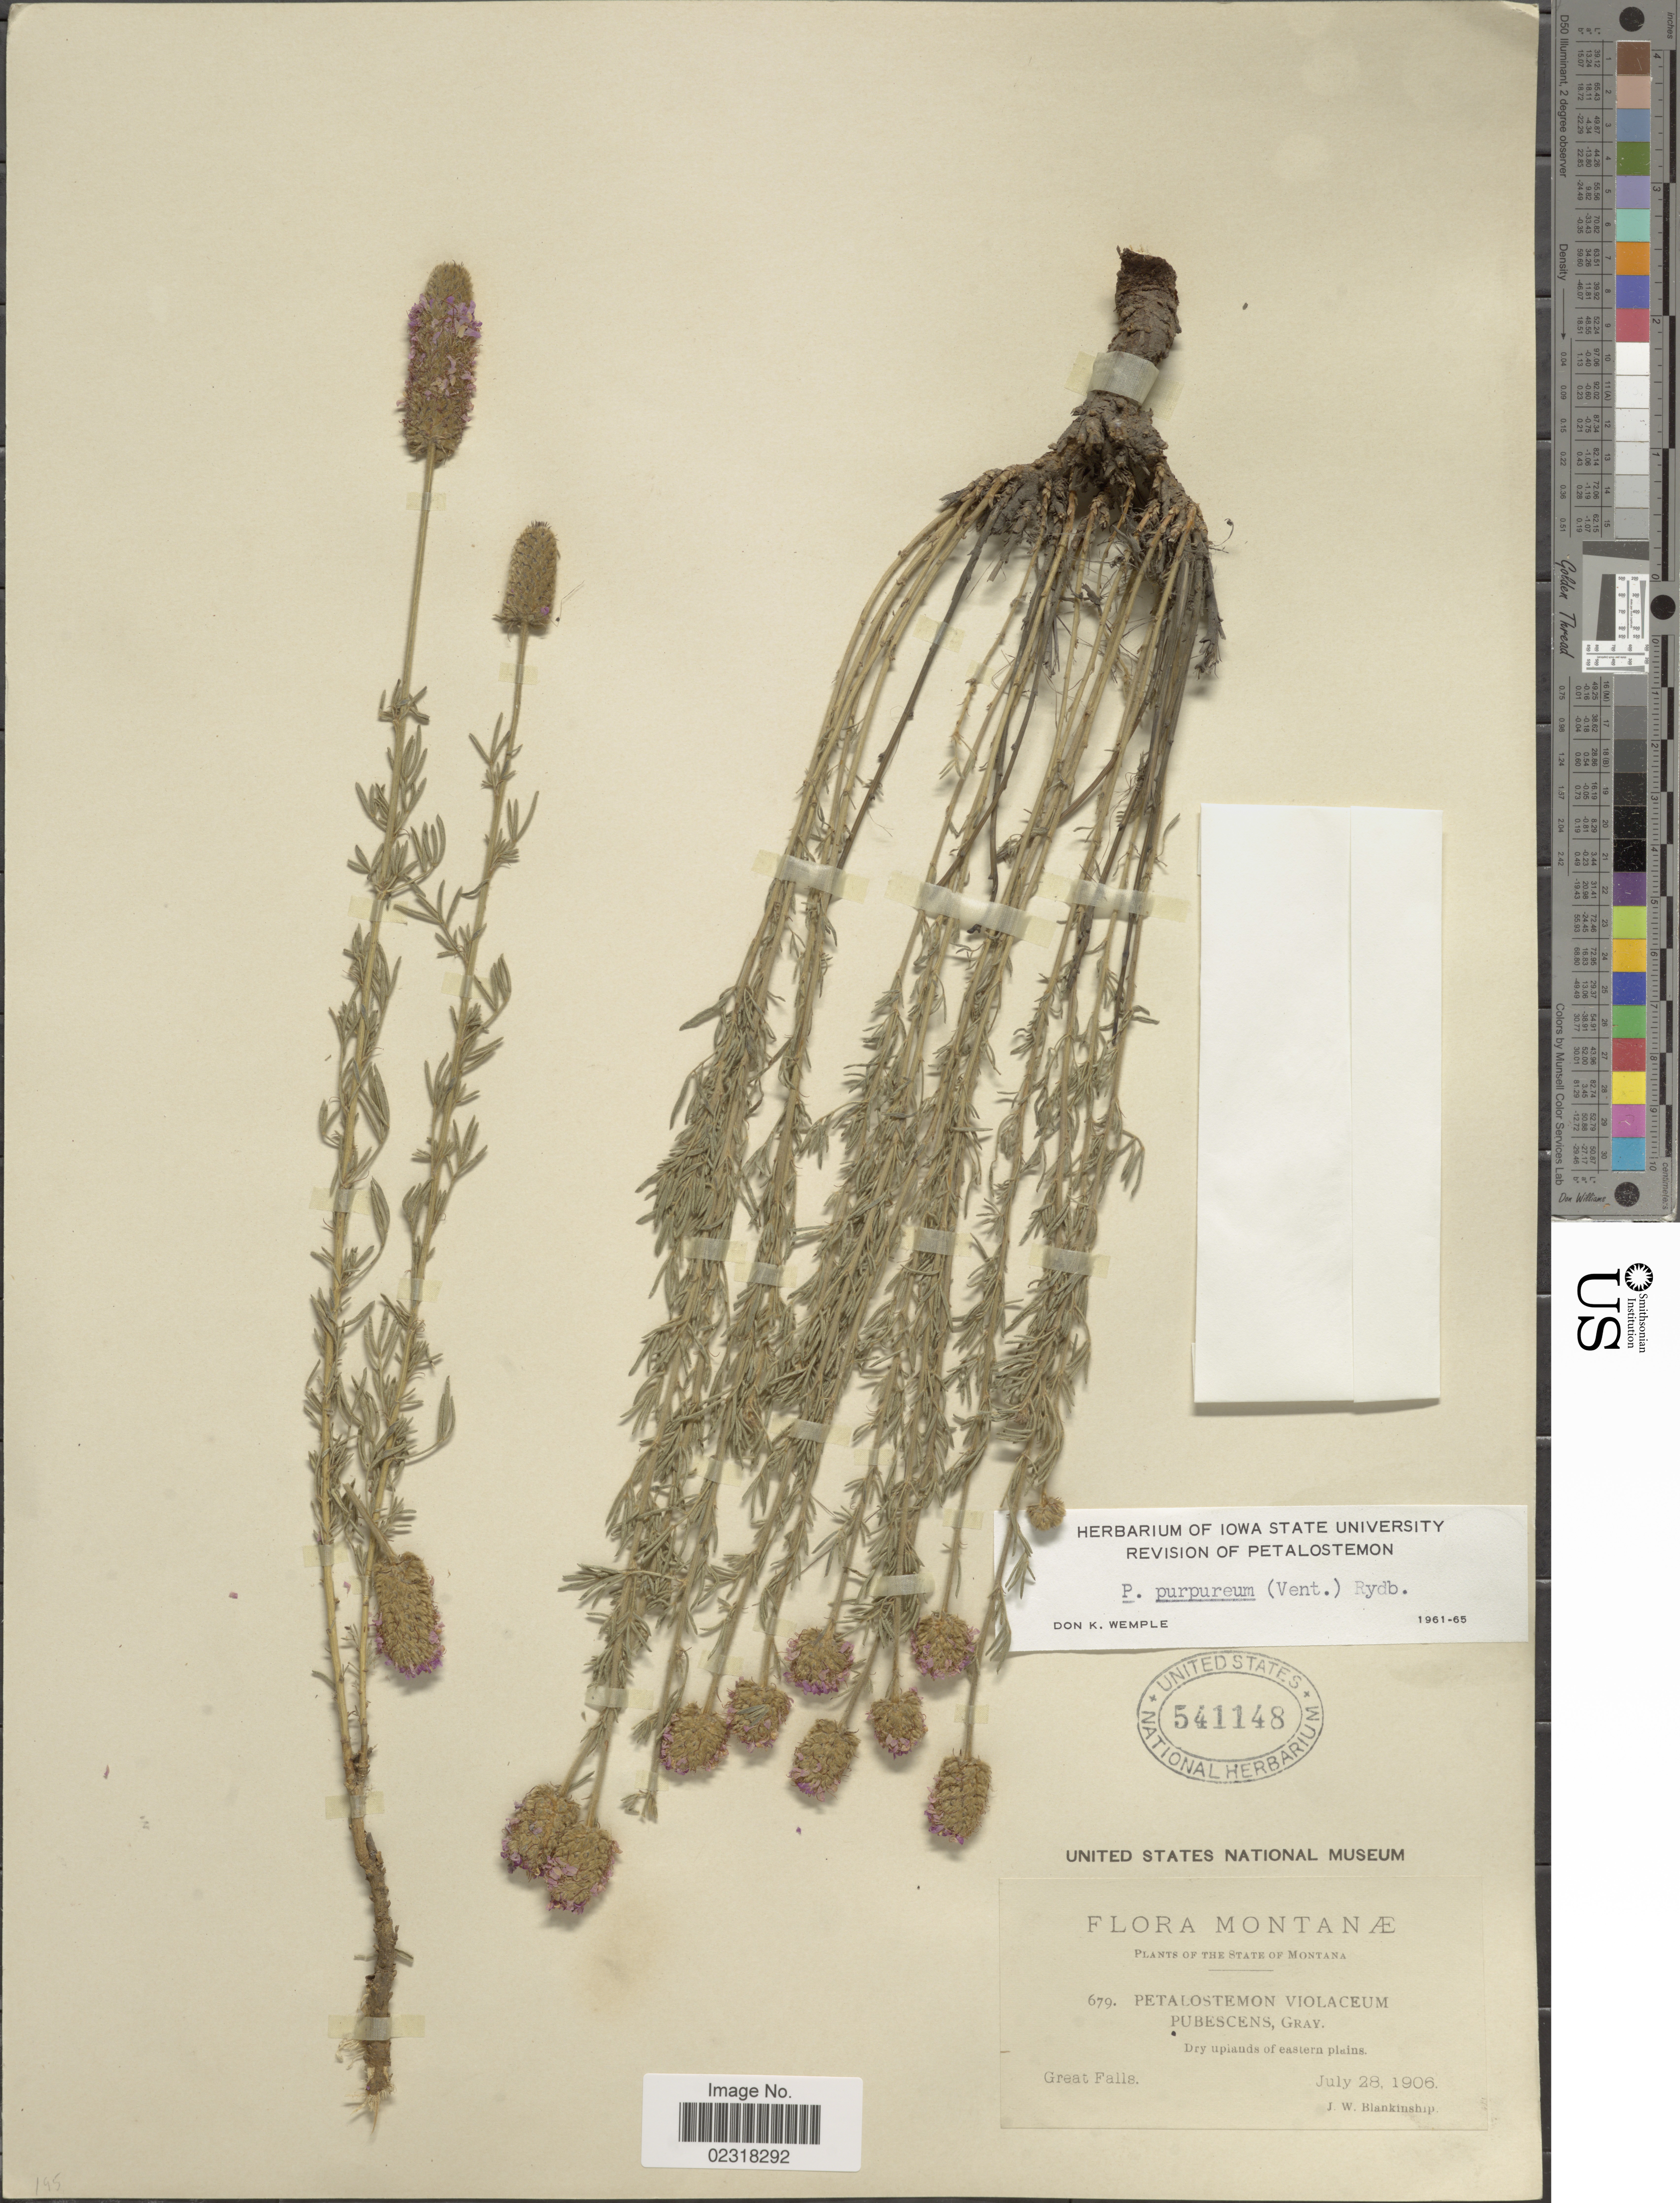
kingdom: Plantae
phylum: Tracheophyta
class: Magnoliopsida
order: Fabales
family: Fabaceae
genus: Dalea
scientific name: Dalea purpurea var. purpurea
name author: Vent.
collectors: J. W. Blankinship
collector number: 679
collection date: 1906-07-28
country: United States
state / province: Montana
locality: The State of Montana, Dry uplands of eastern plains, Great Falls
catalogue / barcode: US 541148